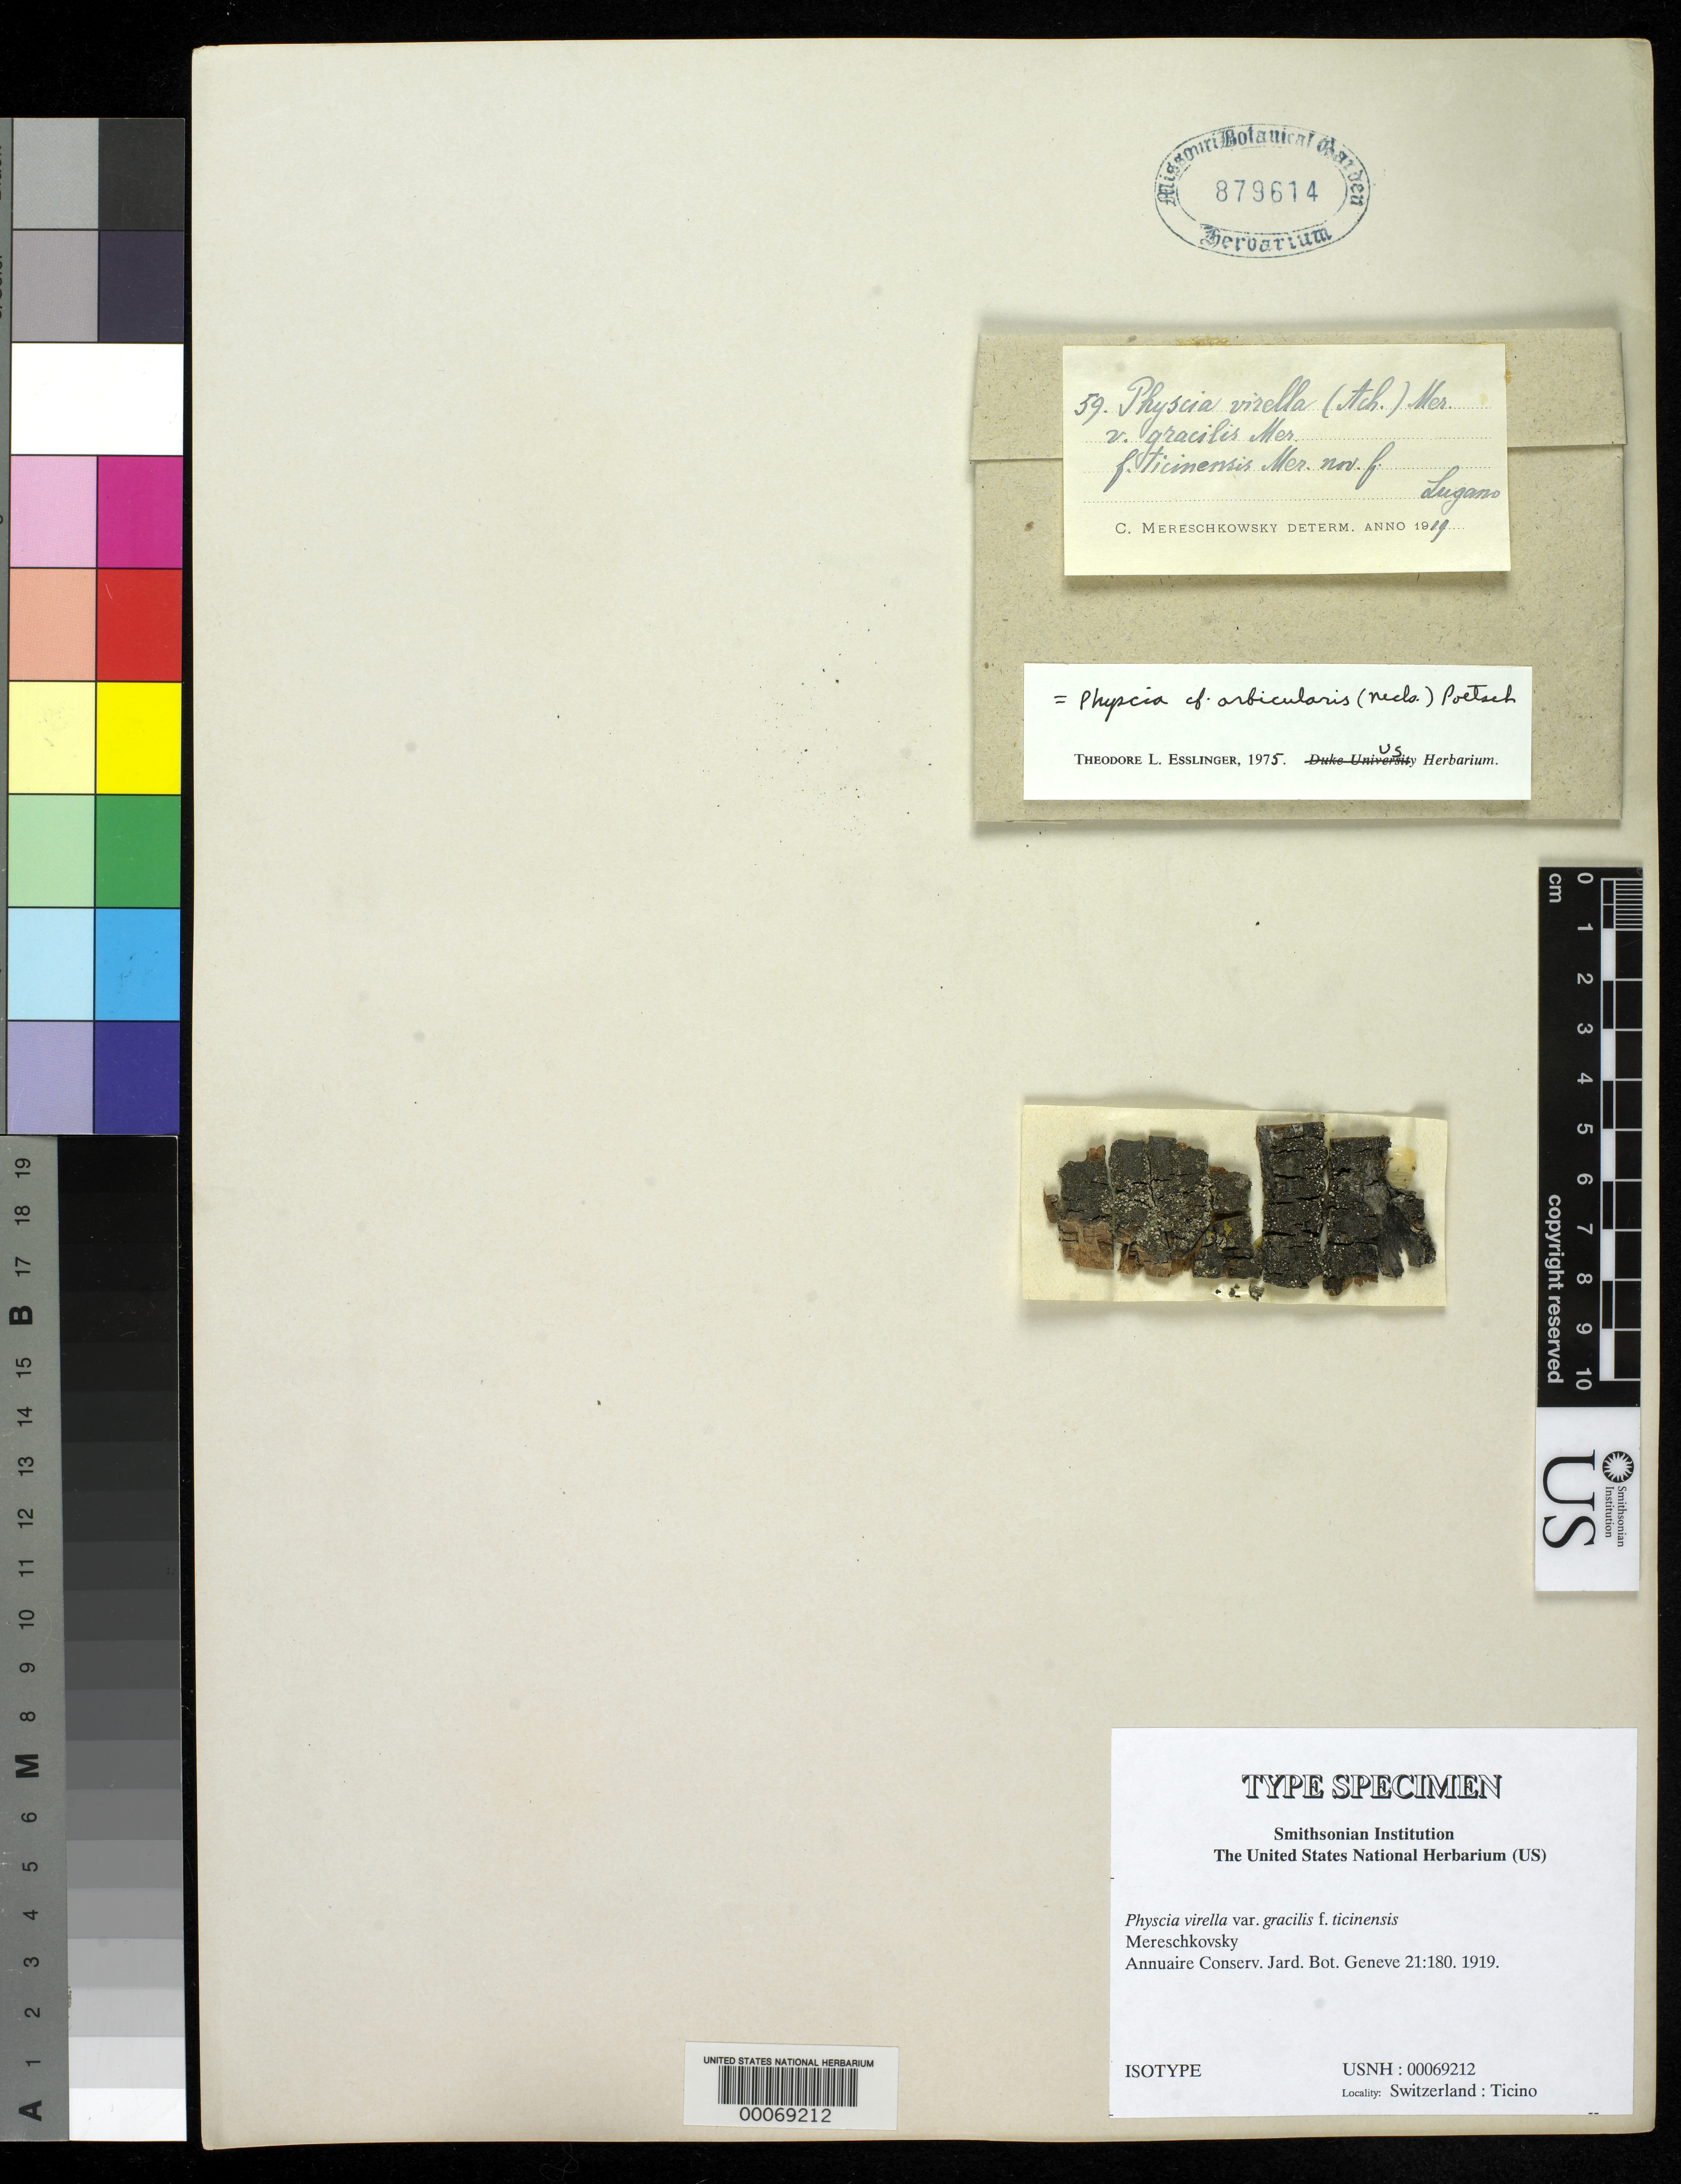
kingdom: Fungi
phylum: Ascomycota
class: Lecanoromycetes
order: Caliciales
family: Physciaceae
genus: Physcia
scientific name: Physcia virella f. ticinensis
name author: Mereschk.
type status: Isotype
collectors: K. S. Mereschkovsky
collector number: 59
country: Switzerland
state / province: Ticino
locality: Lugano.